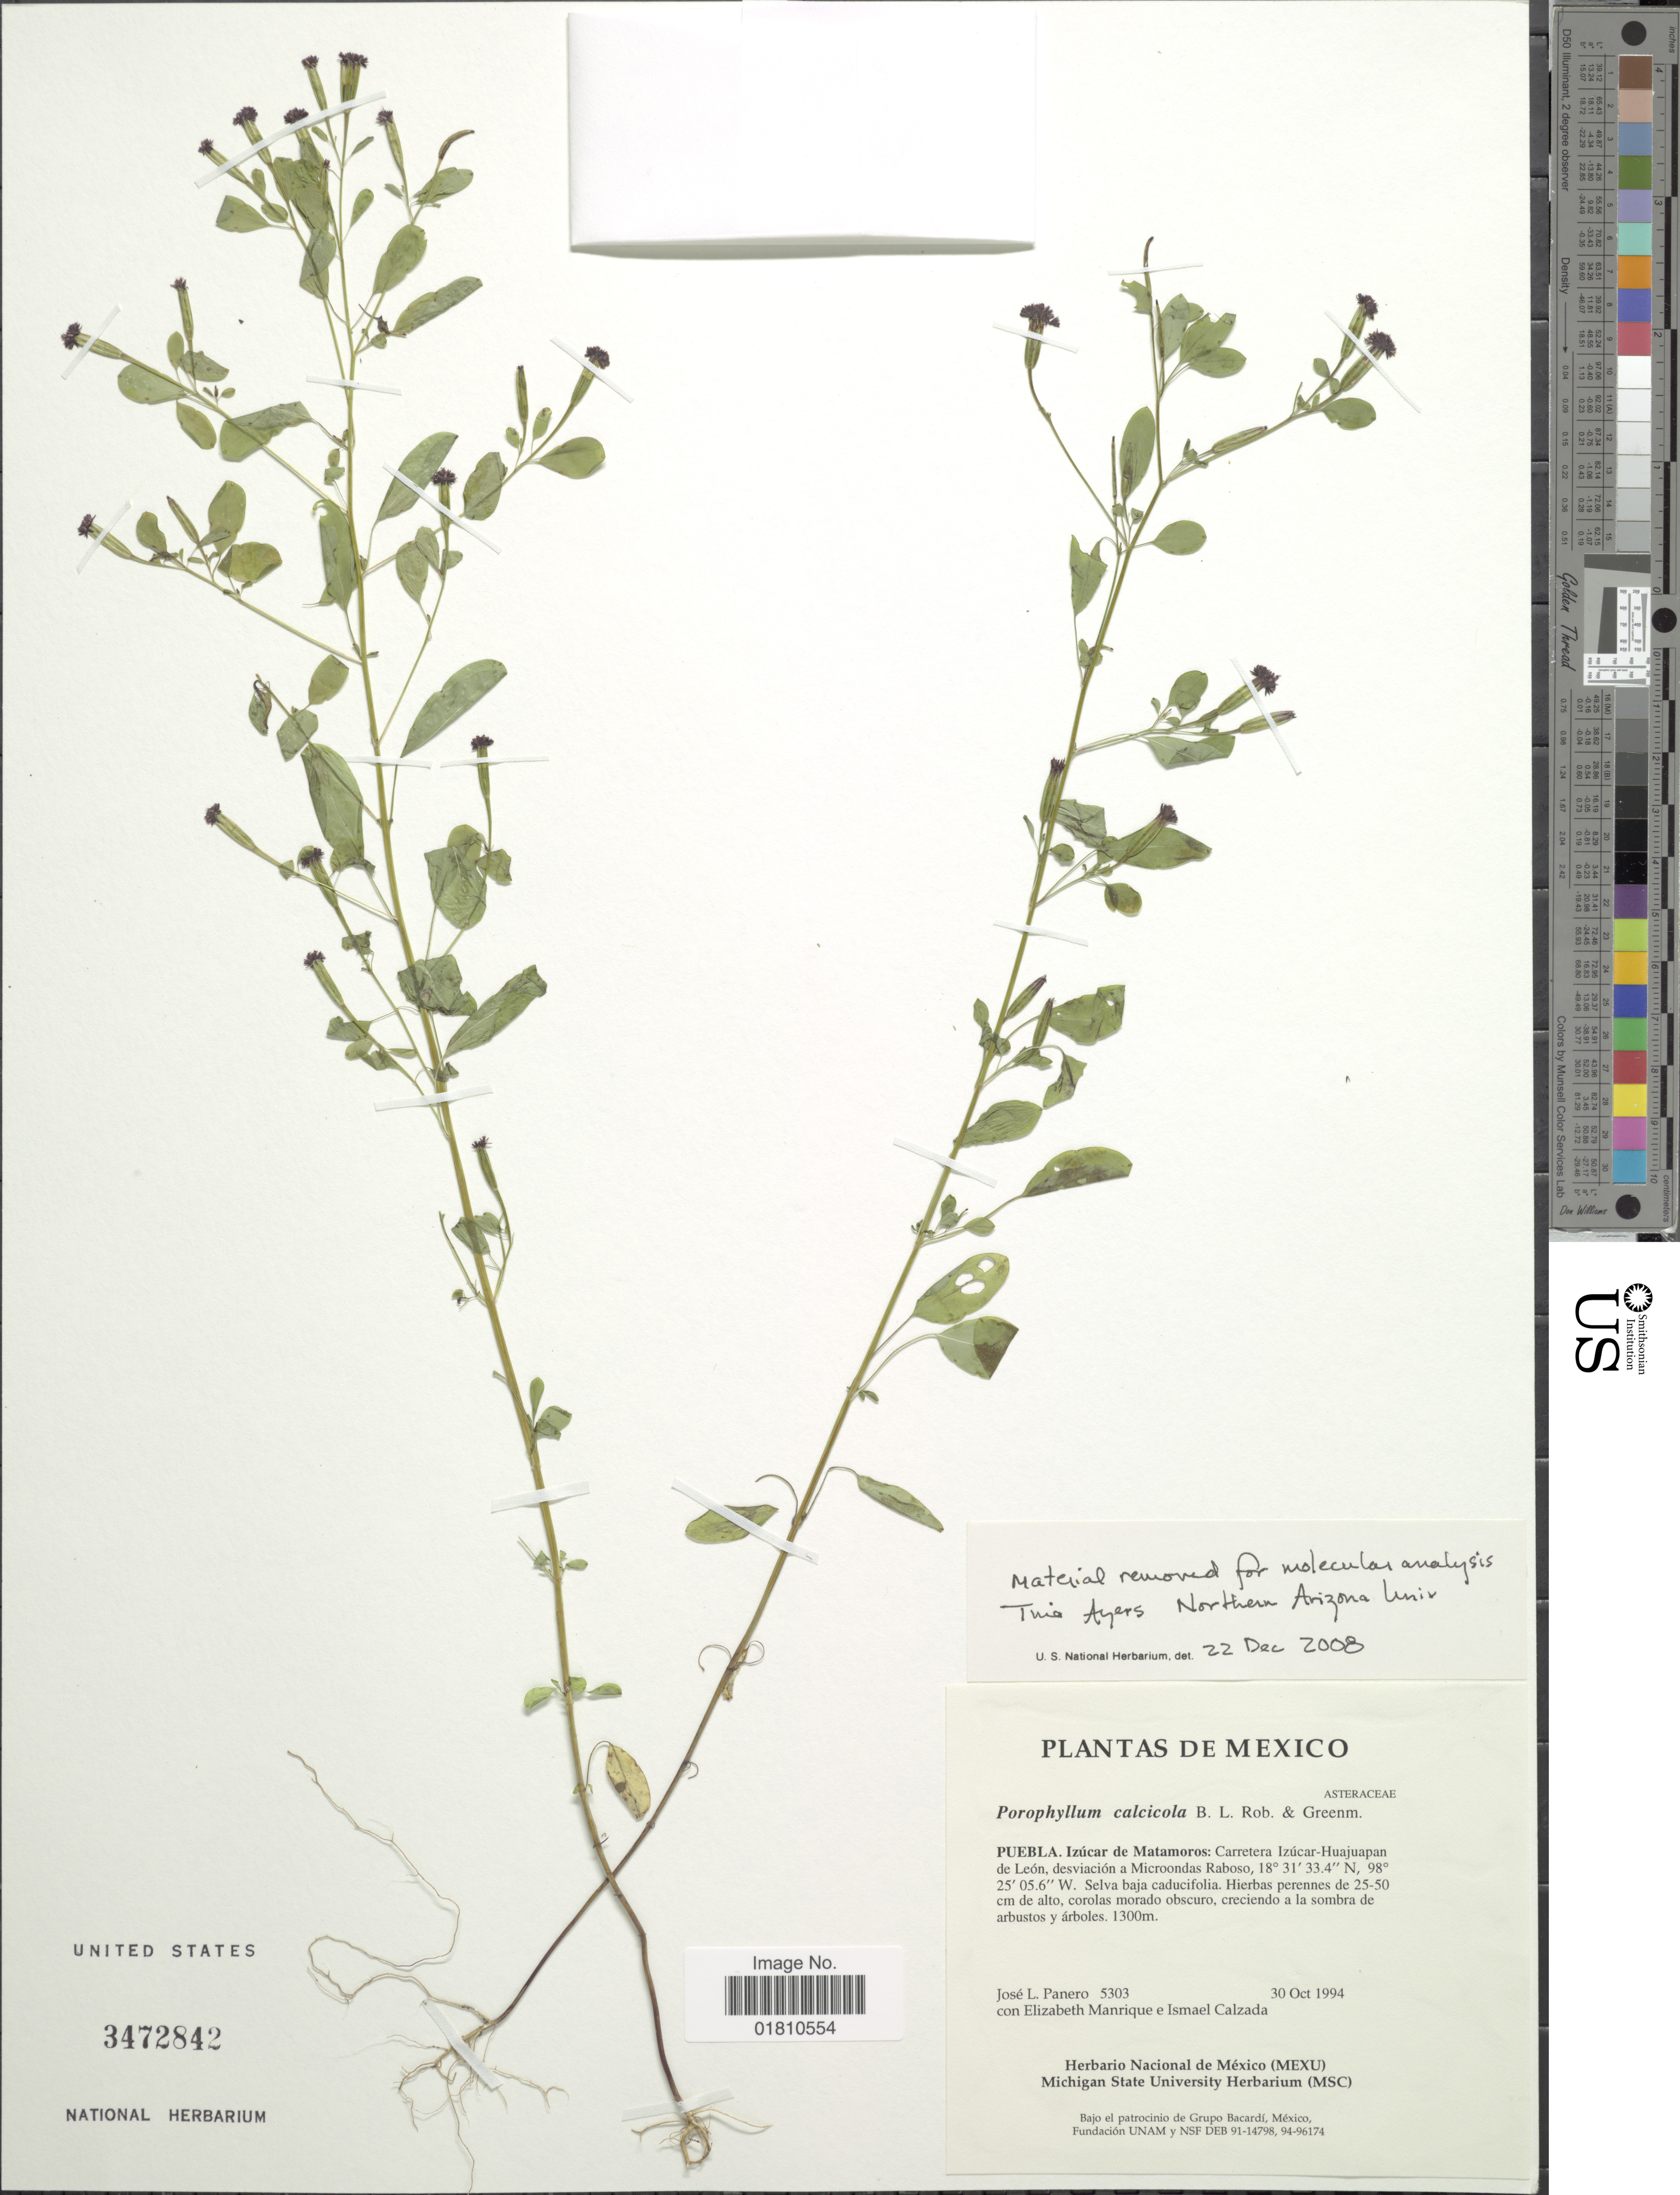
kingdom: Plantae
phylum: Tracheophyta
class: Magnoliopsida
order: Asterales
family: Asteraceae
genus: Porophyllum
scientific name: Porophyllum calcicola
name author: B.L. Rob. & Greenm.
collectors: J. L. Panero, E. Manrique & I. Calzada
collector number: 5303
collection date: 1994-10-30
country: Mexico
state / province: Puebla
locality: Izúcar de Matamoros: Carretera Izúcar-Huajuapan de Léon, desciación a Microondas Raboso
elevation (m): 1300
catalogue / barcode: US 3472842